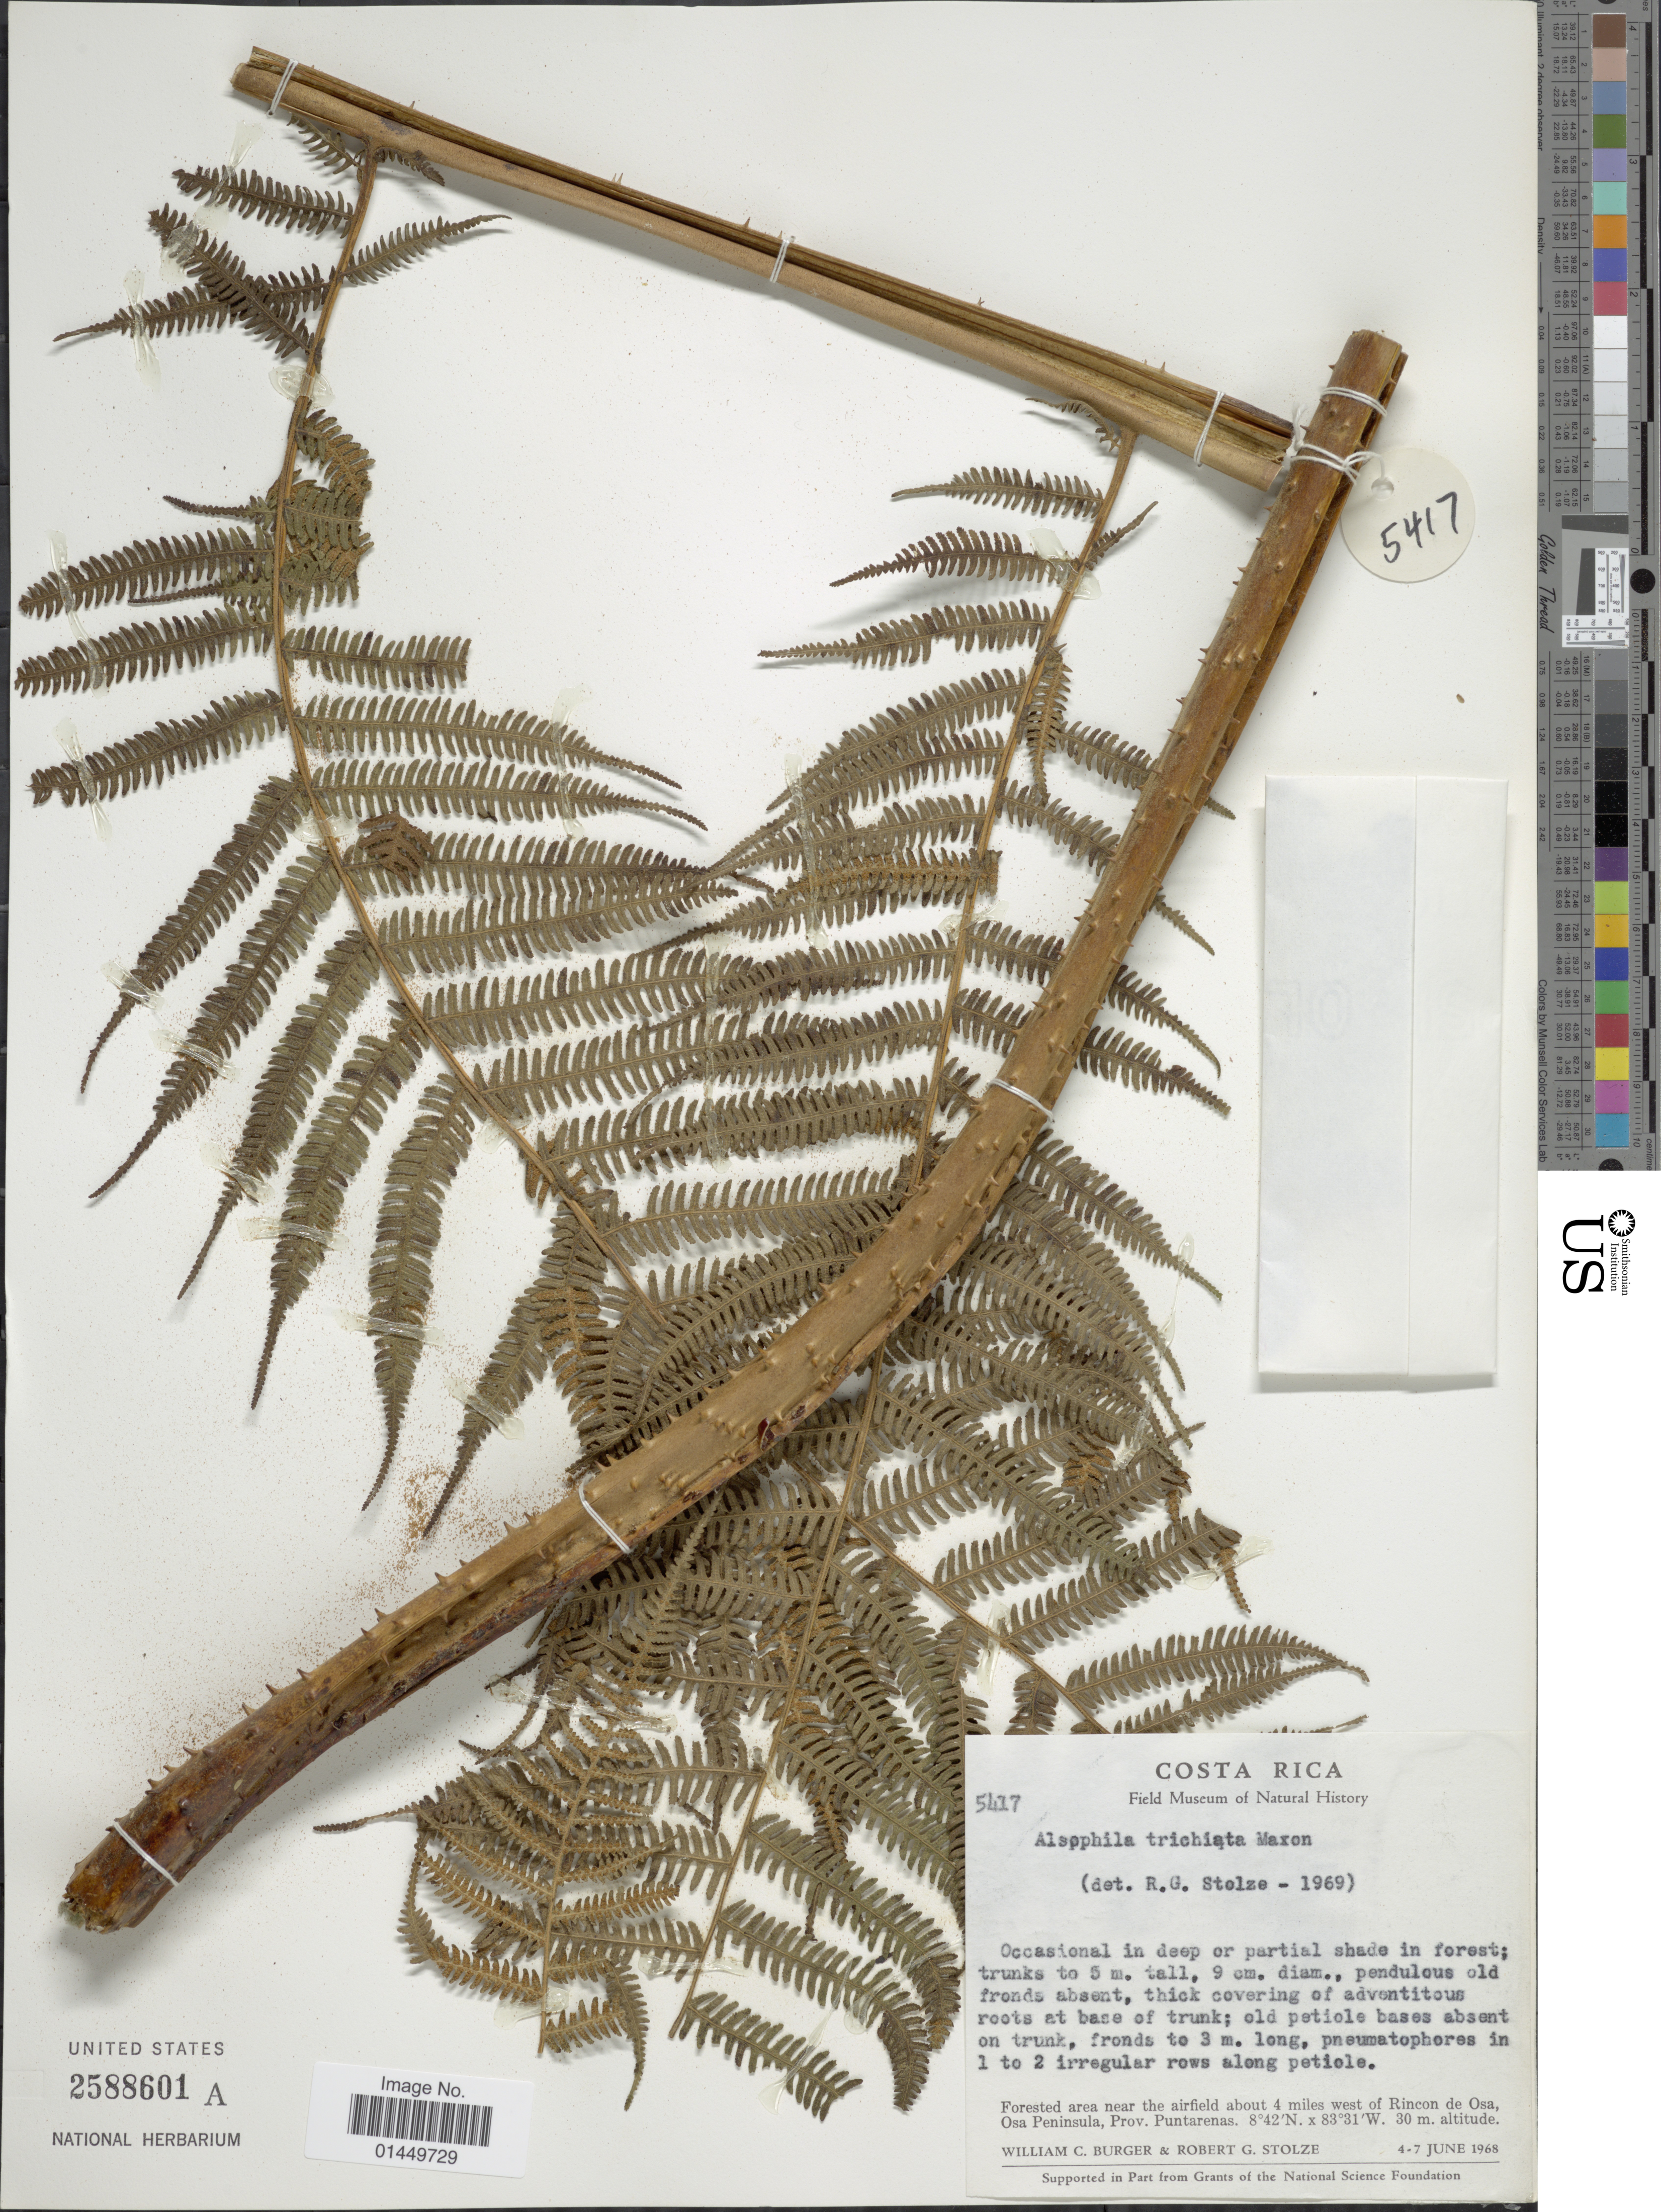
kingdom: Plantae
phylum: Tracheophyta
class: Polypodiopsida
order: Cyatheales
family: Cyatheaceae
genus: Cyathea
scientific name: Cyathea trichiata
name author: (Maxon) Domin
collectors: W. Burger & R. G. Stolze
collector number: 5417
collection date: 1968-06-04/1968-06-07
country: Costa Rica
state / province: Puntarenas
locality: Forested area near the airfield about 4 miles west of Rincon de Osa, Osa Peninsula, Prov. Puntarenas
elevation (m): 30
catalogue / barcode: US 2588601A